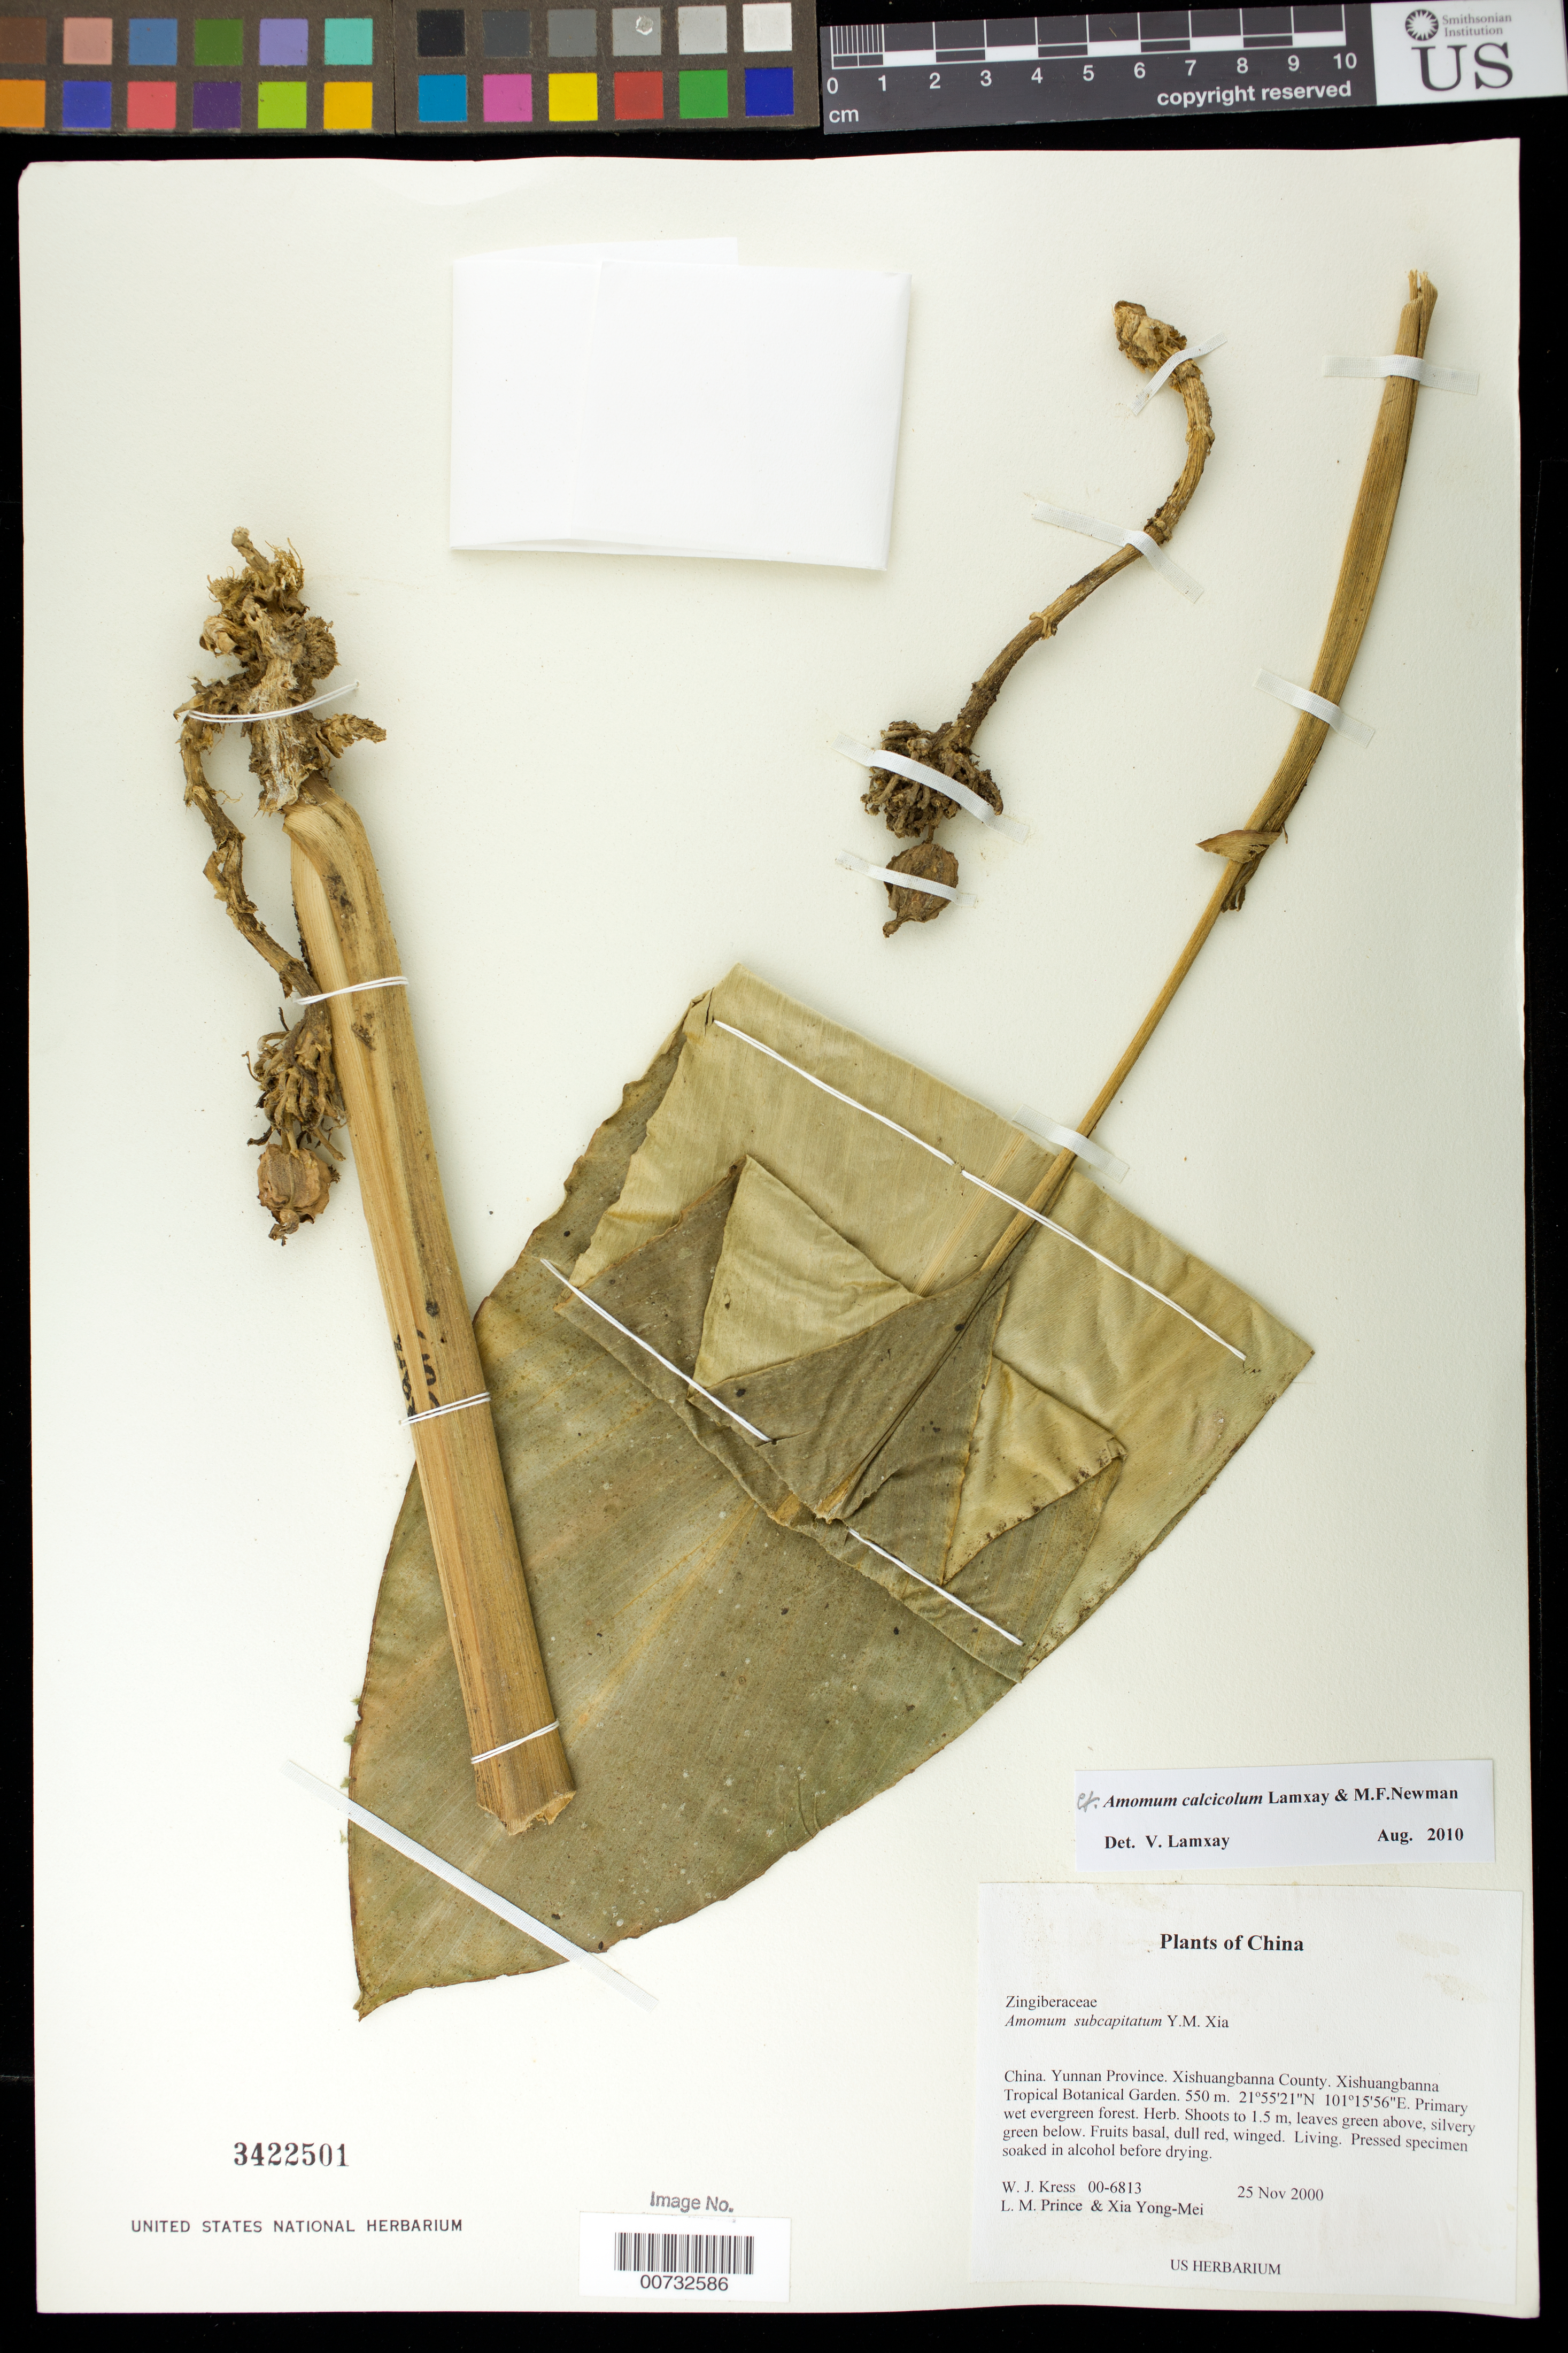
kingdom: Plantae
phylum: Tracheophyta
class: Liliopsida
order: Zingiberales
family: Zingiberaceae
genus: Amomum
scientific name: Amomum calcicola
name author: Lamxay & M.F. Newman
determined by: Lamxay, V.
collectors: W. J. Kress, L. M. Prince & Y. M. Xia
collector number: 00-6813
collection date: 2000-11-25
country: China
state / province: Yunnan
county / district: Xishuangbanna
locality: Xishuangbanna Tropical Botanical Garden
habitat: Primary wet evergreen forest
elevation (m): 550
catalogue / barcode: US 3422501